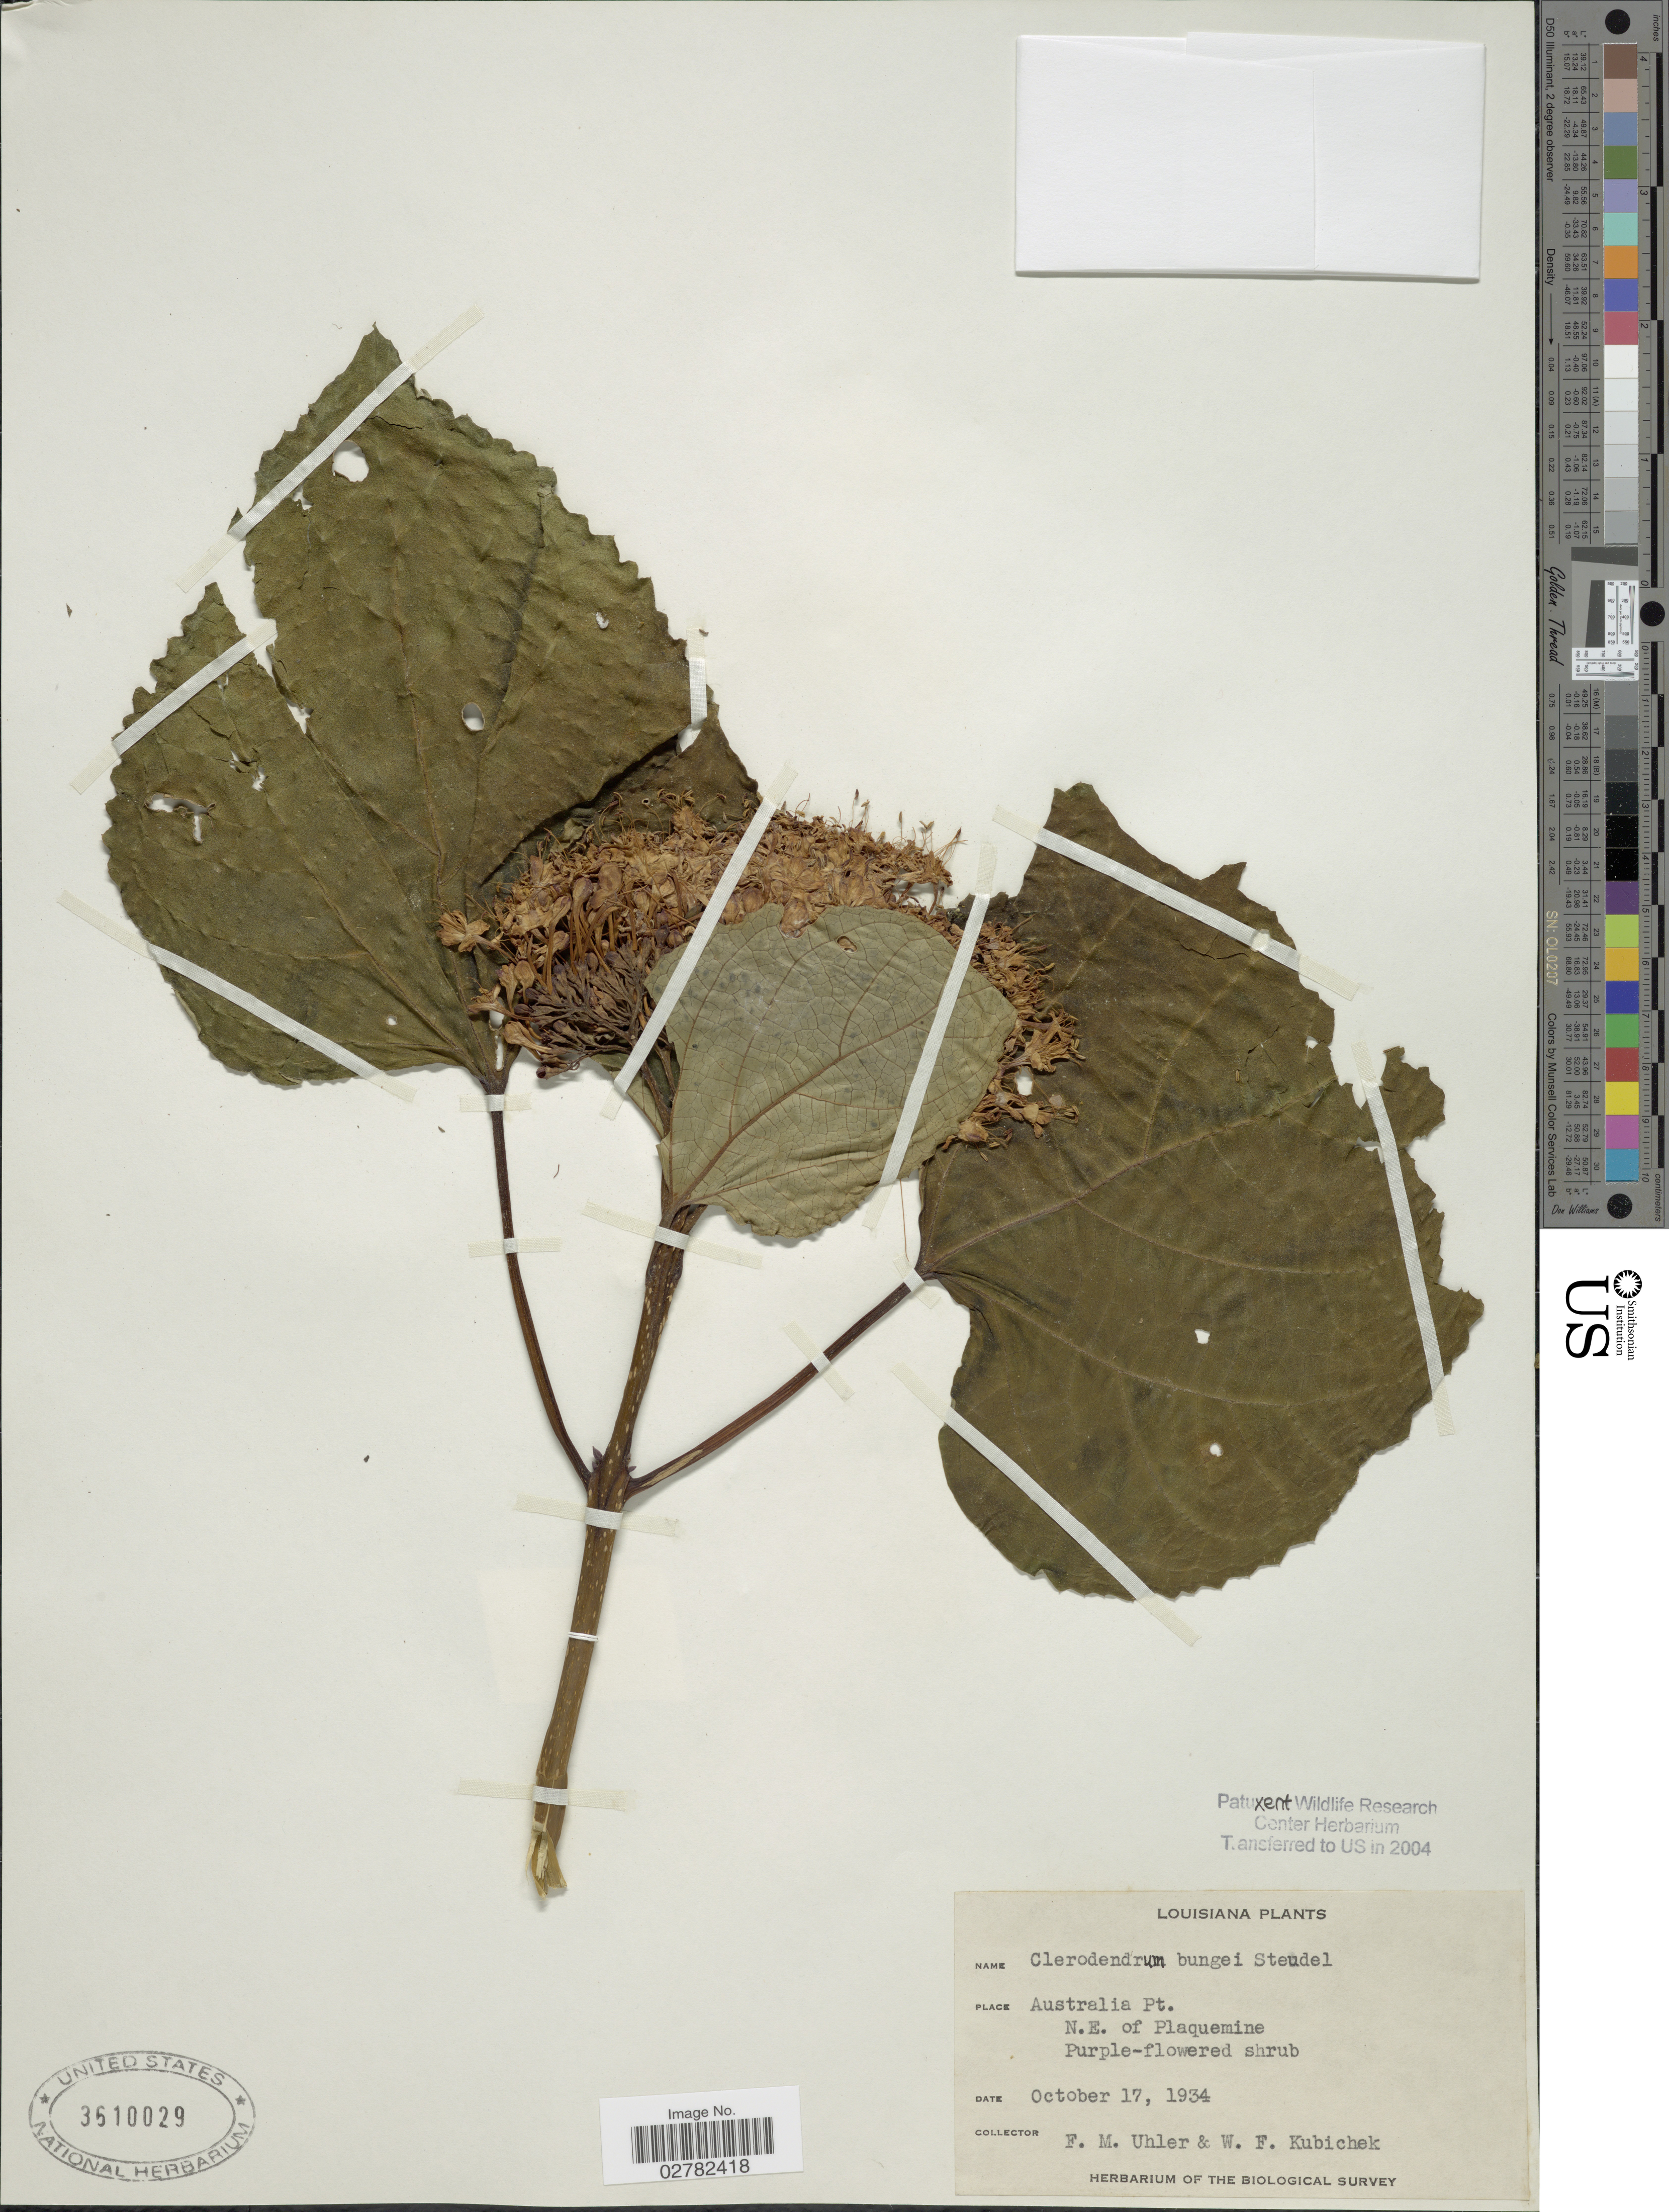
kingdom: Plantae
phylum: Tracheophyta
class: Magnoliopsida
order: Lamiales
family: Lamiaceae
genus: Clerodendrum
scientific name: Clerodendrum bungei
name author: Steud.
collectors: F. M. Uhler & W. Kubichek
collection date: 1934-10-17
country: United States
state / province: Louisiana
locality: Australia Pt., N.E. of Plaquemine.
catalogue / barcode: US 3610029